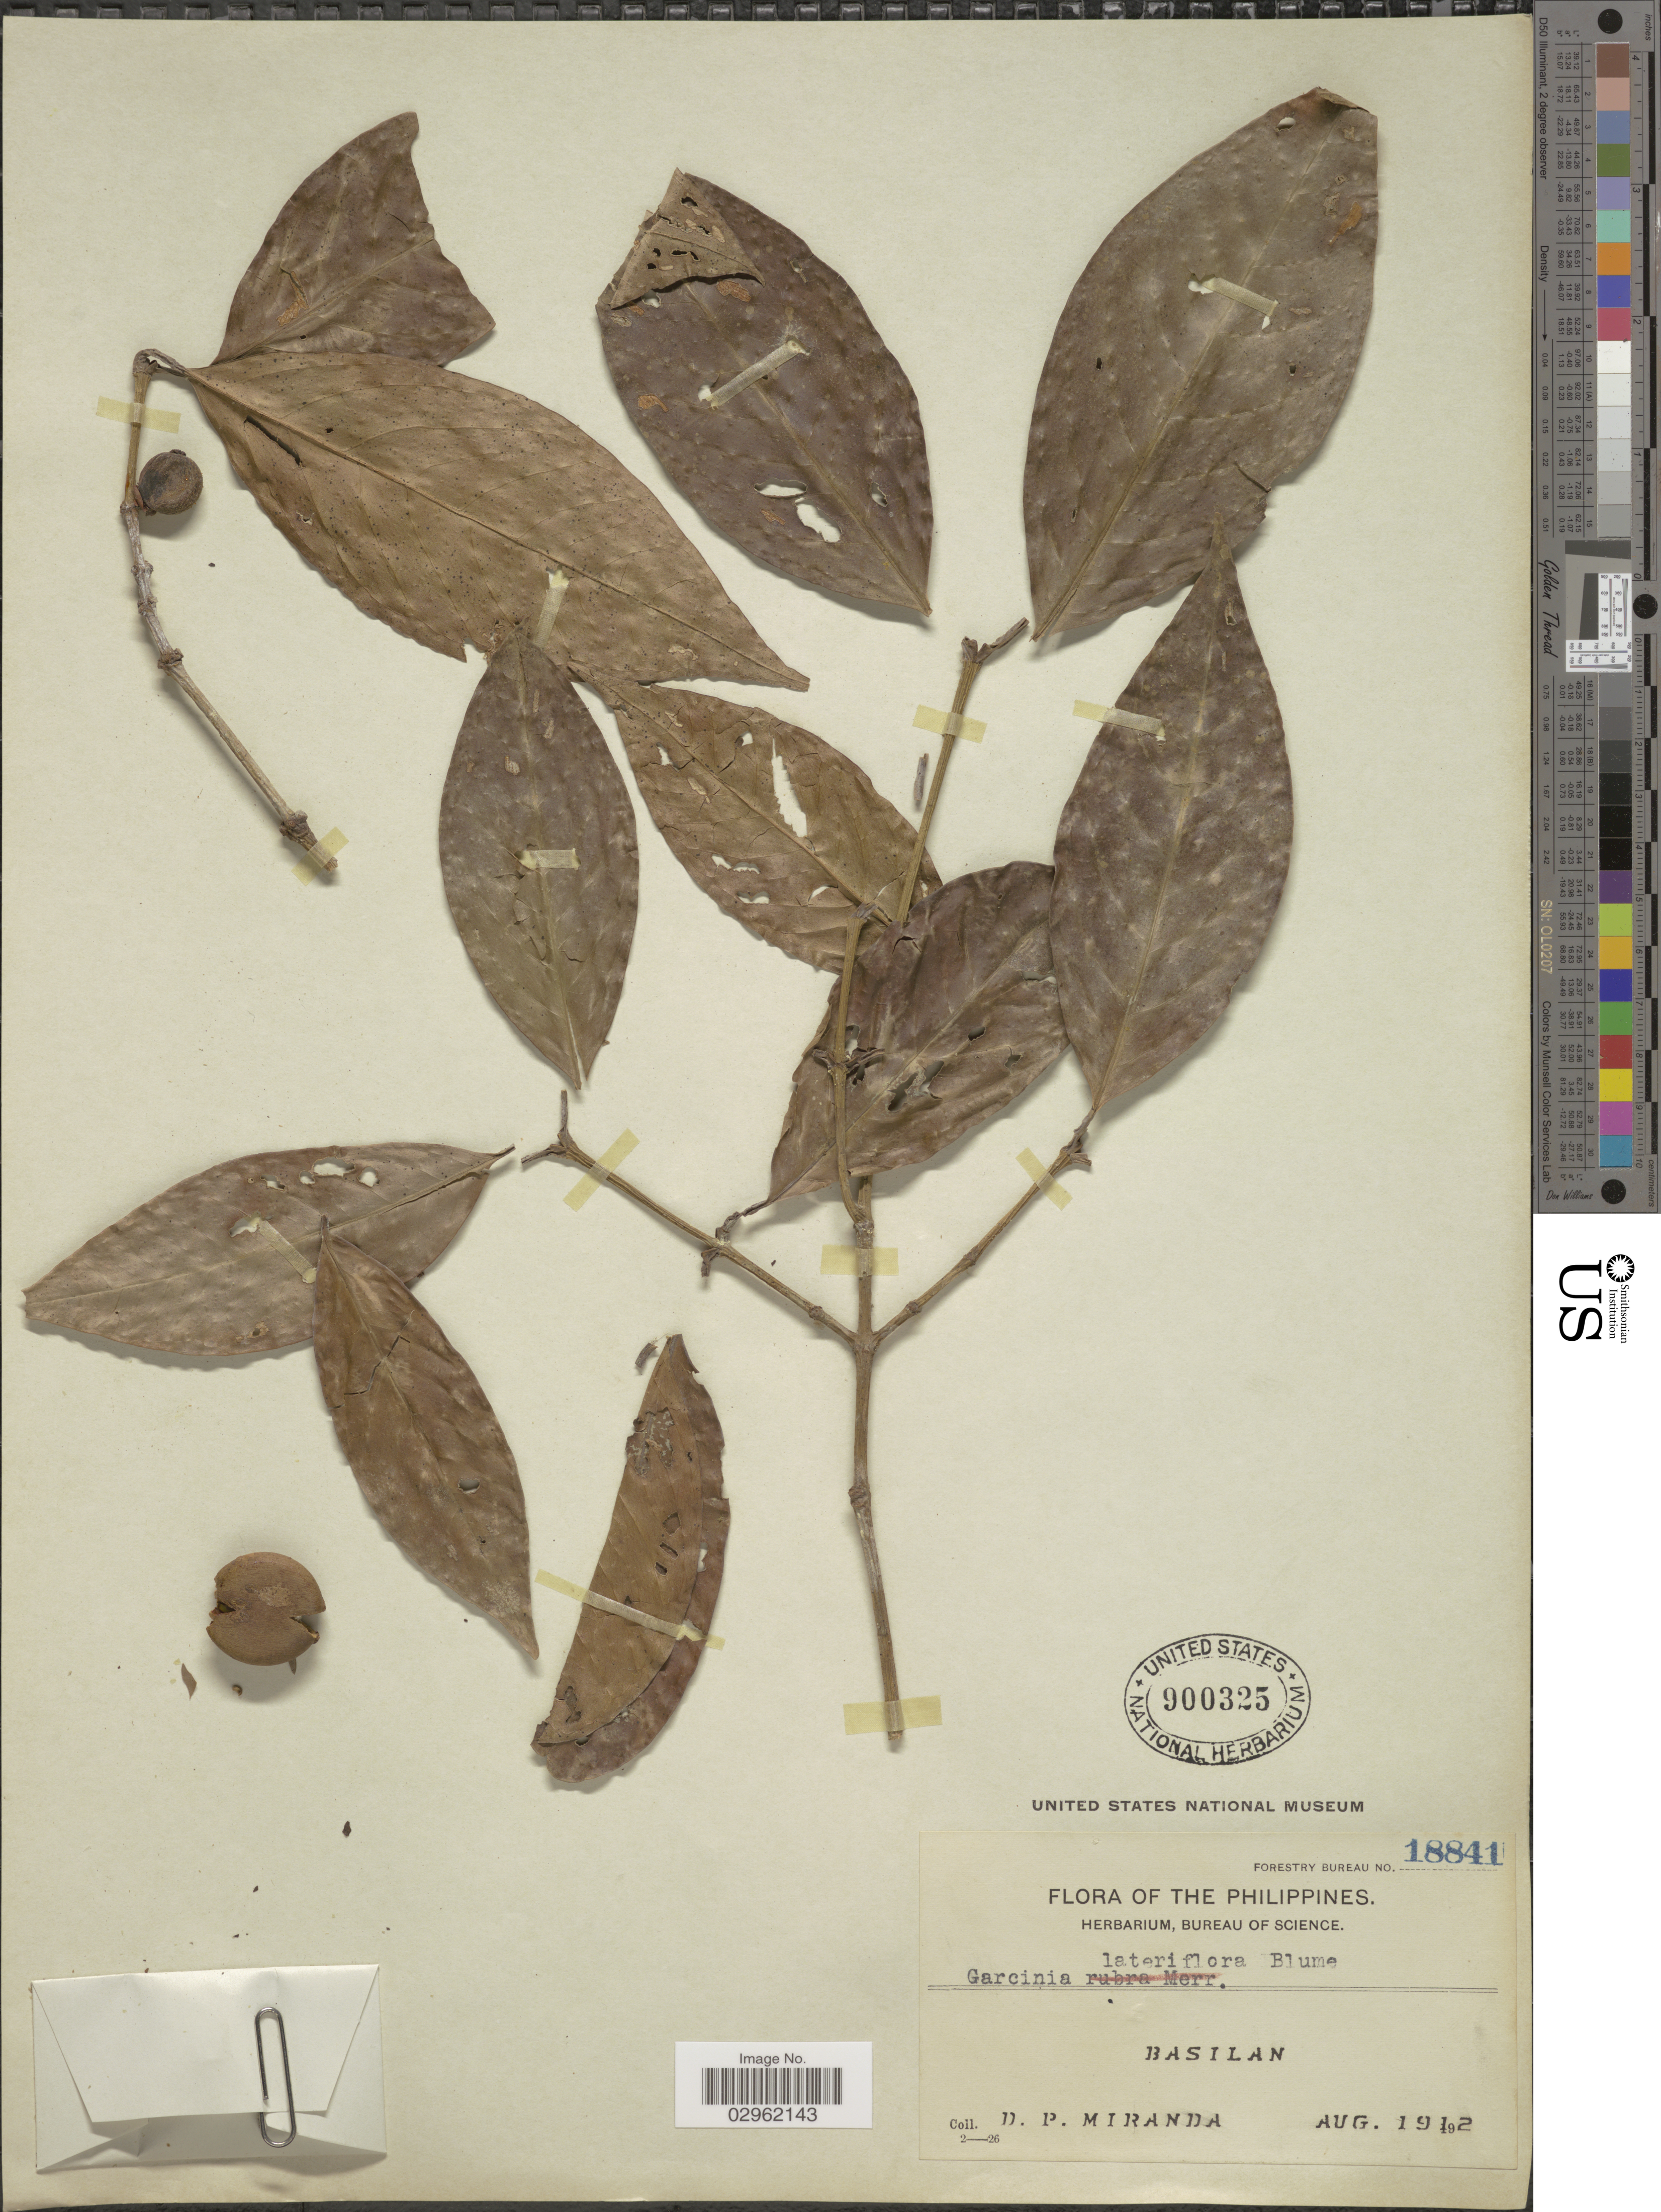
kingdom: Plantae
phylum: Tracheophyta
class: Magnoliopsida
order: Malpighiales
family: Clusiaceae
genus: Garcinia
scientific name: Garcinia lateriflora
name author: Blume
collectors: D. P. Miranda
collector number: Forestry Bureau 18841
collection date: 1912-08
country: Philippines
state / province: Muslim Mindanao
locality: Basilan.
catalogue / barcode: US 900325